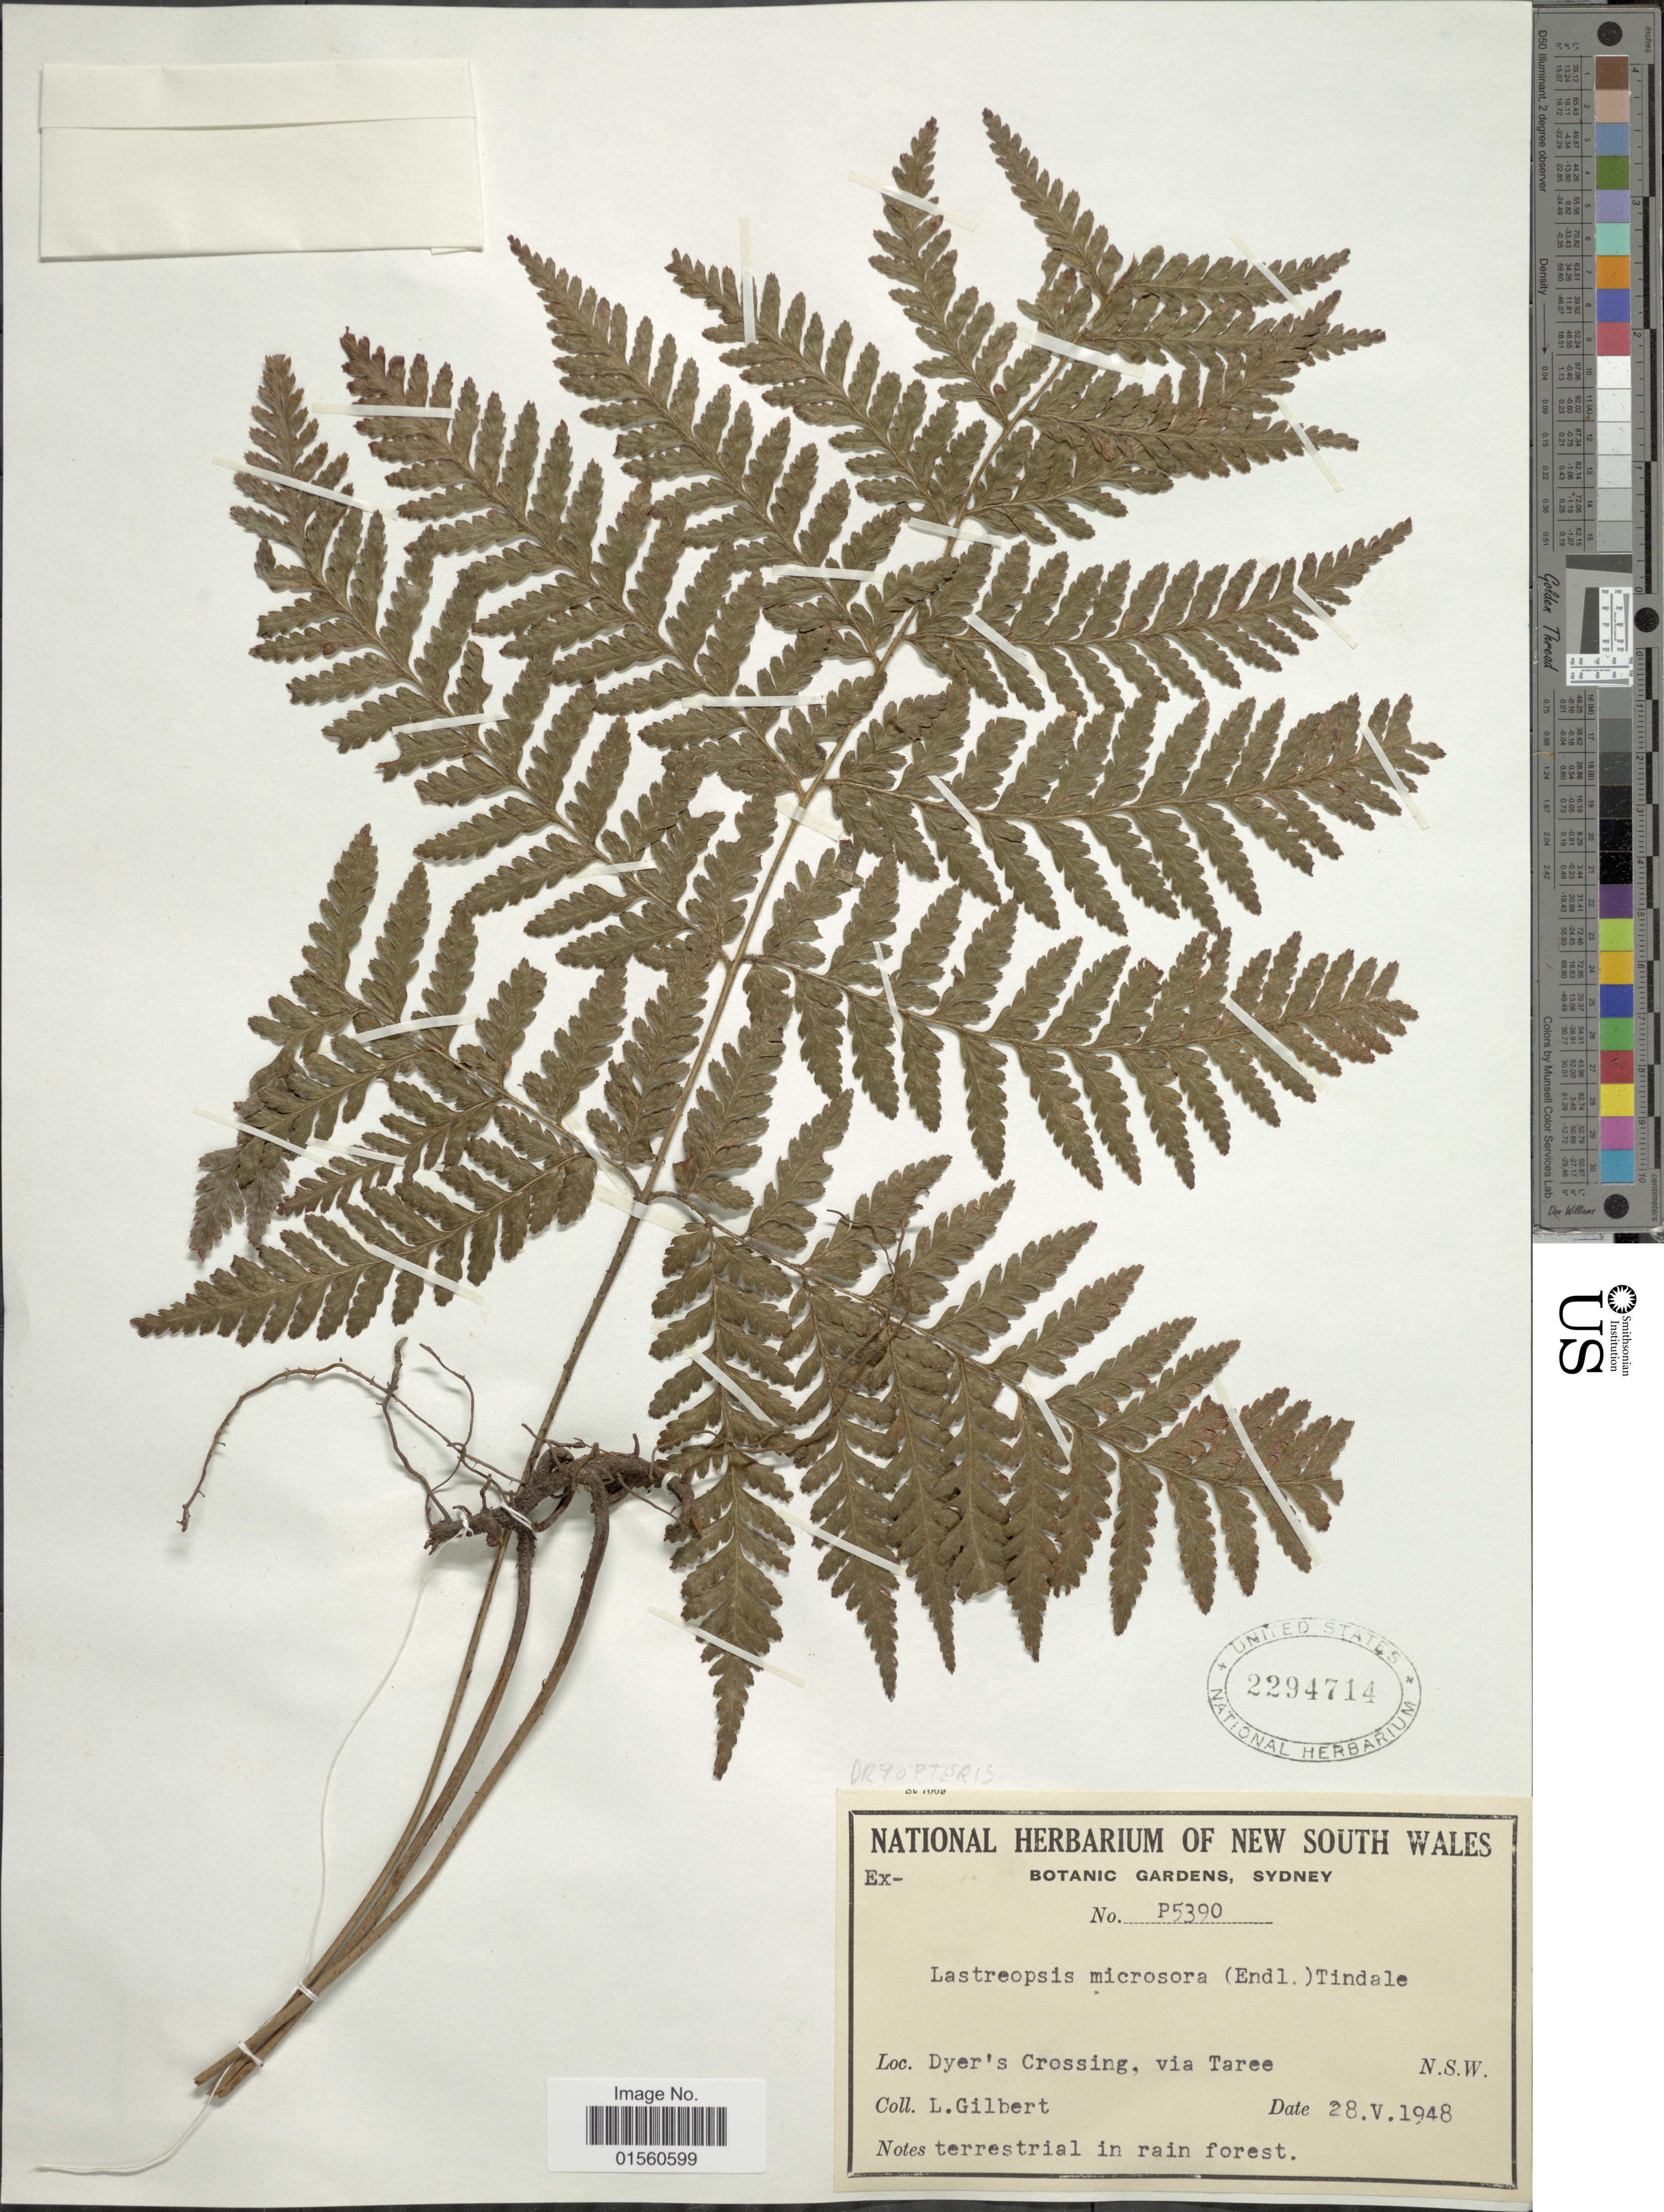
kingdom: Plantae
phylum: Tracheophyta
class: Polypodiopsida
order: Polypodiales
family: Dryopteridaceae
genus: Parapolystichum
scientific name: Parapolystichum microsorum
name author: (Endl.) Labiak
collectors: N. Gilbert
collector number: P5390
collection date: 1948-05-28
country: Australia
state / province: New South Wales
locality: Dyer's Crossing, via Taree, NSW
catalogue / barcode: US 2294714